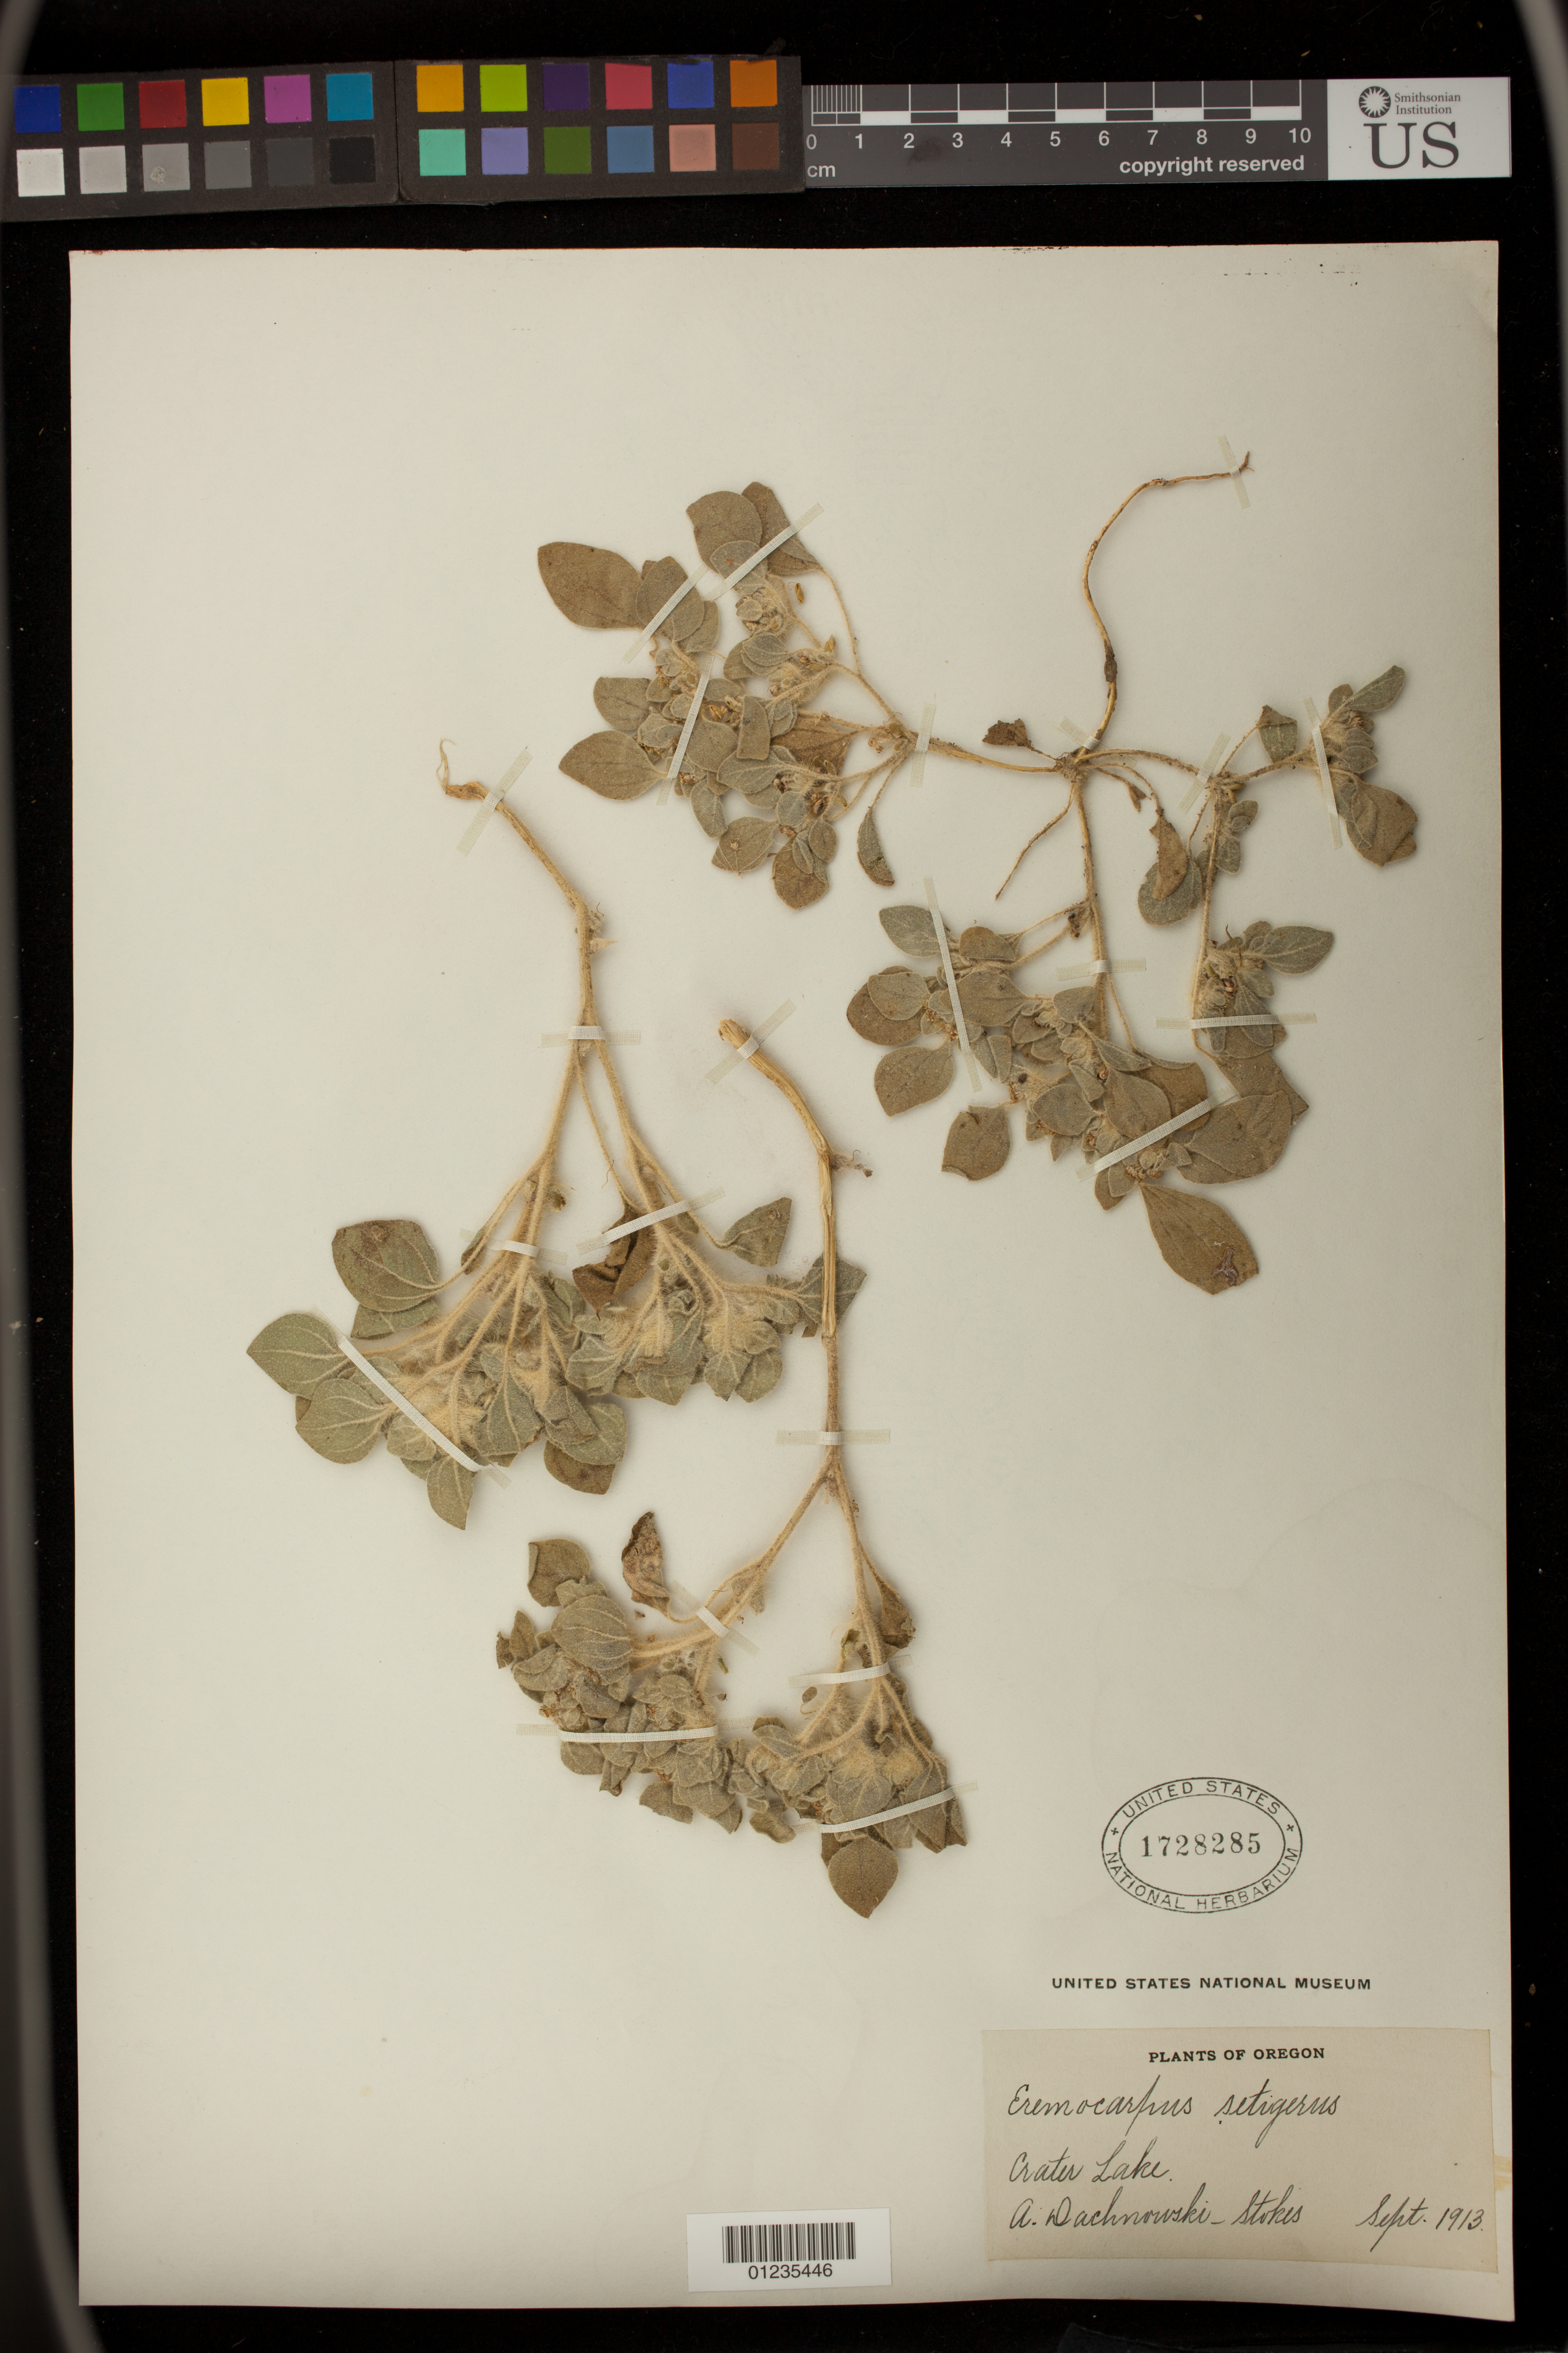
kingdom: Plantae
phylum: Tracheophyta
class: Magnoliopsida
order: Malpighiales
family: Euphorbiaceae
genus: Eremocarpus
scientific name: Eremocarpus setigerus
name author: (Hook.) Benth.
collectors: A. P. Dachnowski-Stokes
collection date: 1913-09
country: United States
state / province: Oregon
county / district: Klamath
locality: Crater Lake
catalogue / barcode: US 1728285